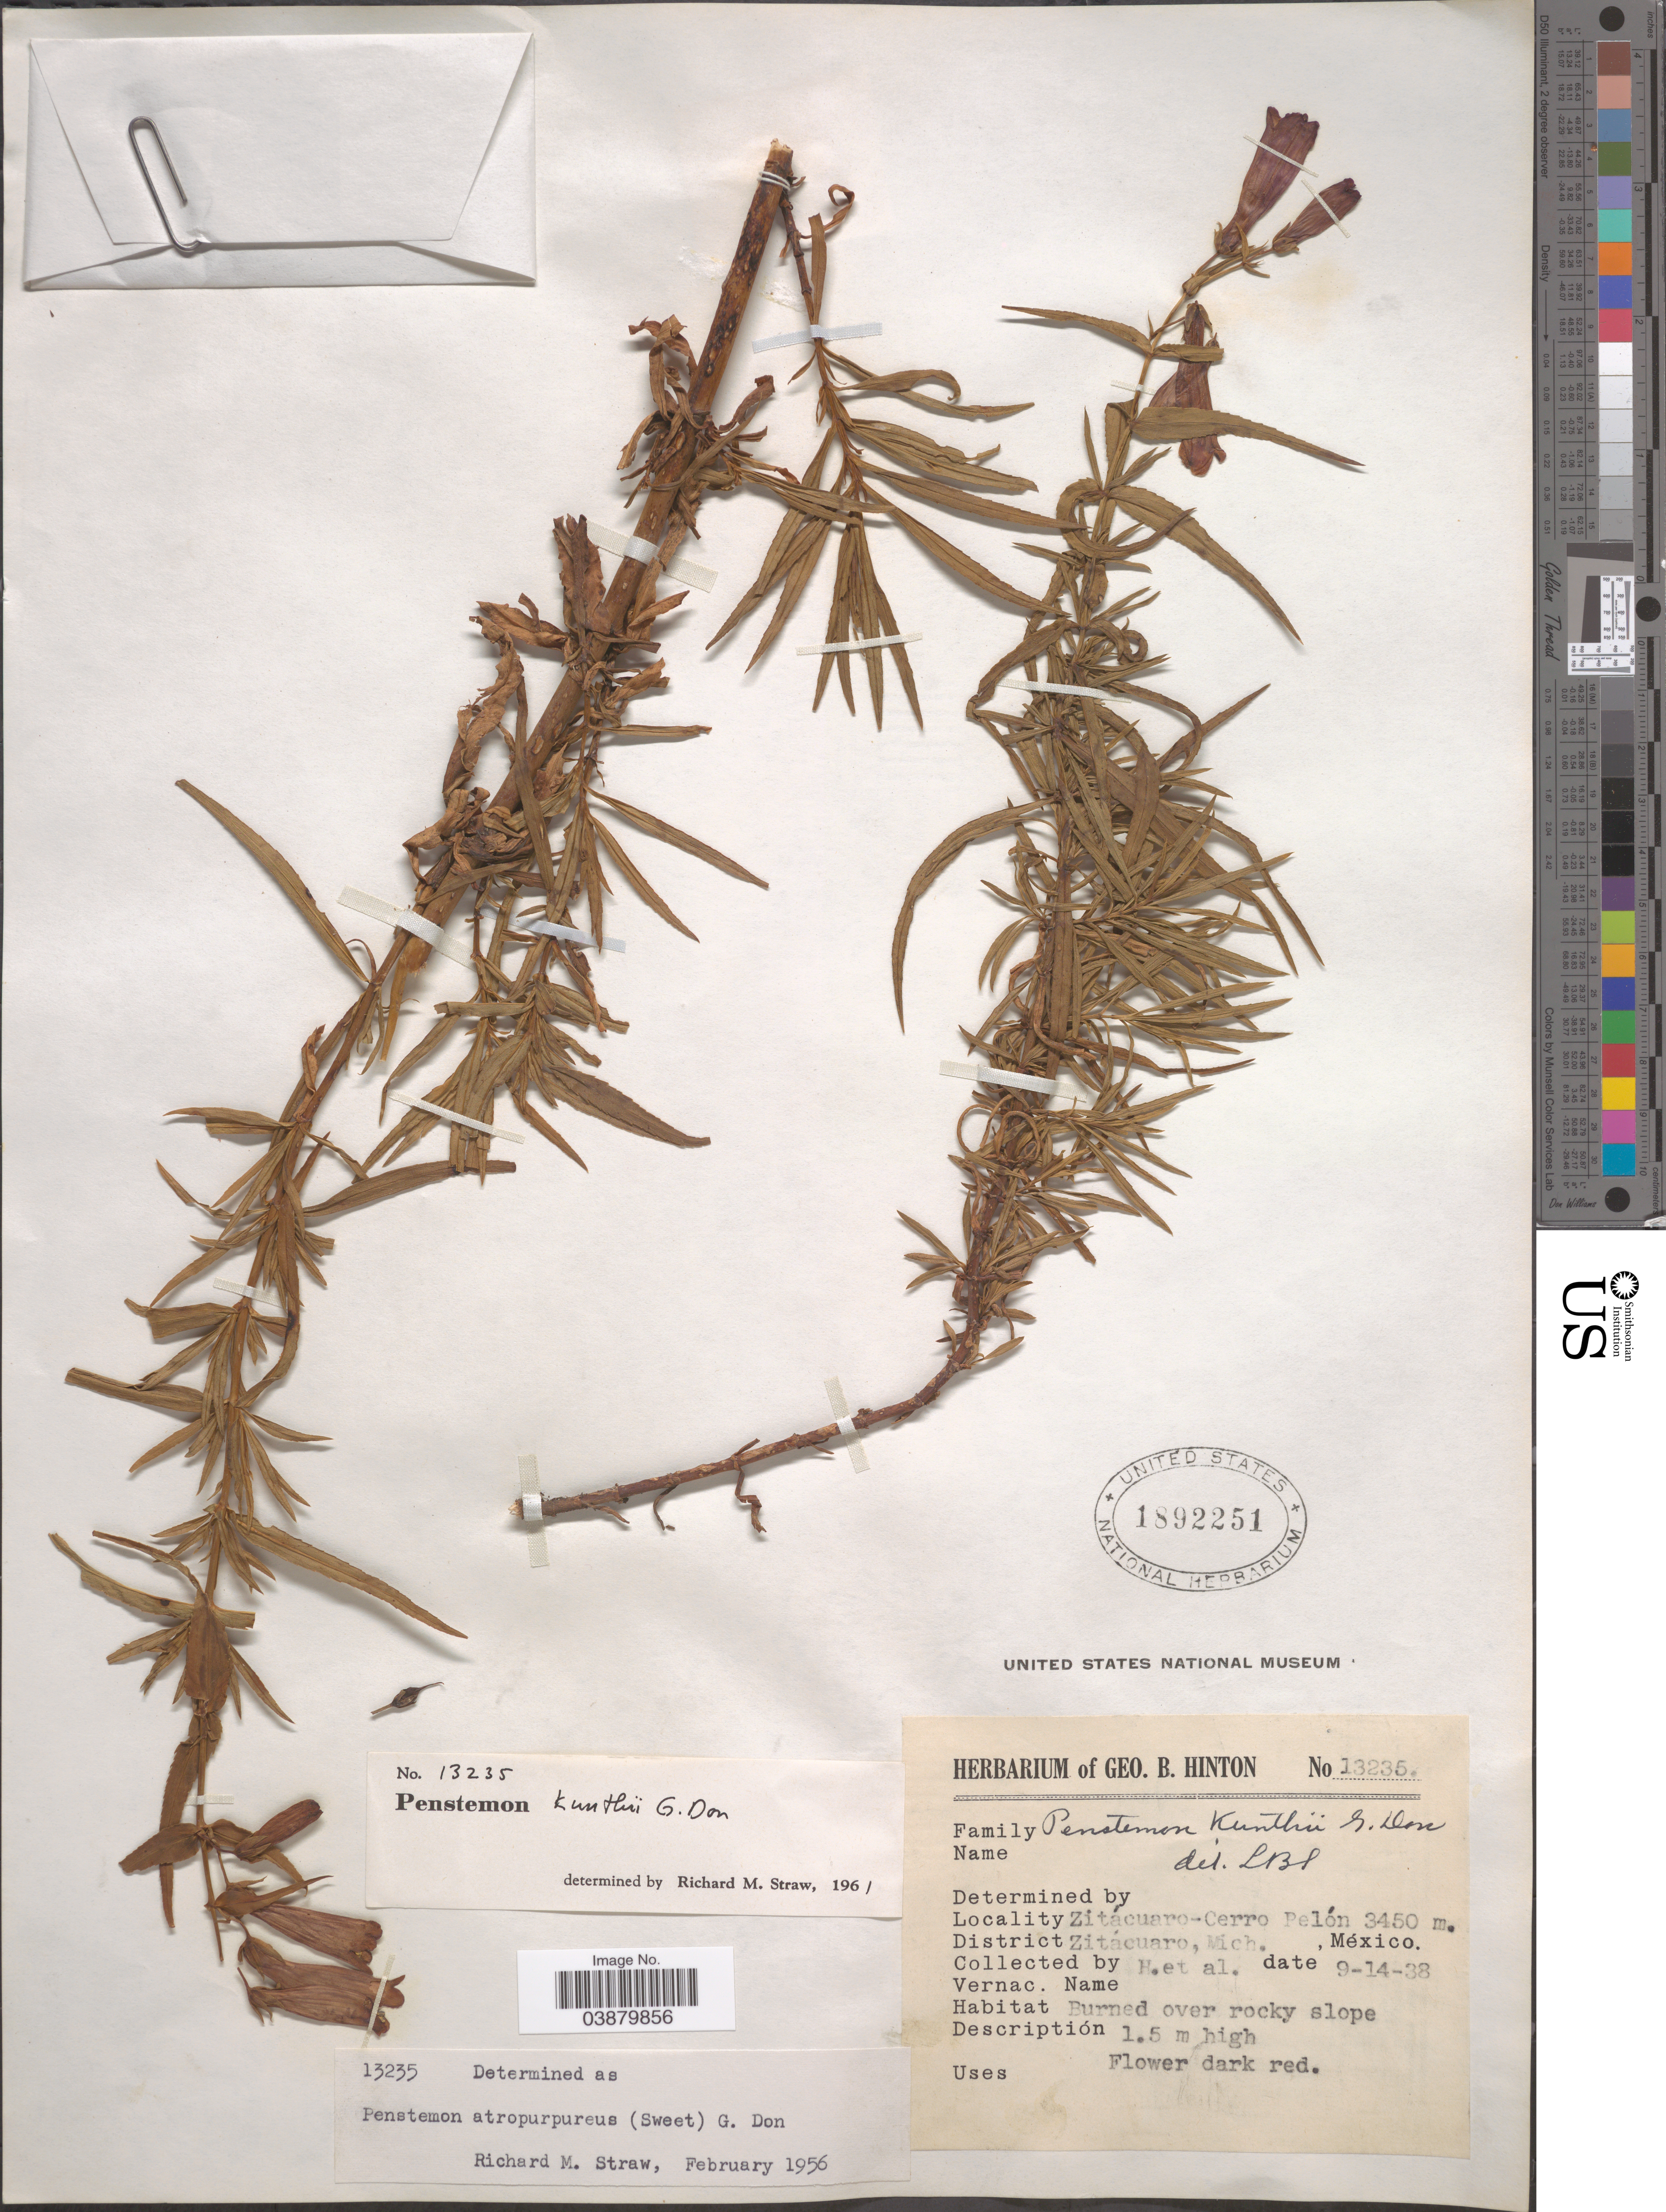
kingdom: Plantae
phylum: Tracheophyta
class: Magnoliopsida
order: Lamiales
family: Plantaginaceae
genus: Penstemon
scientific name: Penstemon kunthii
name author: G. Don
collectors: G. B. Hinton & et al.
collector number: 13235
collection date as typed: Transcribed d/m/y: 14/9/38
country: Mexico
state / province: Michoacán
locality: Zitácuaro-Cerro Pelón. District Zitácuaro.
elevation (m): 3450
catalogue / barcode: US 1892251